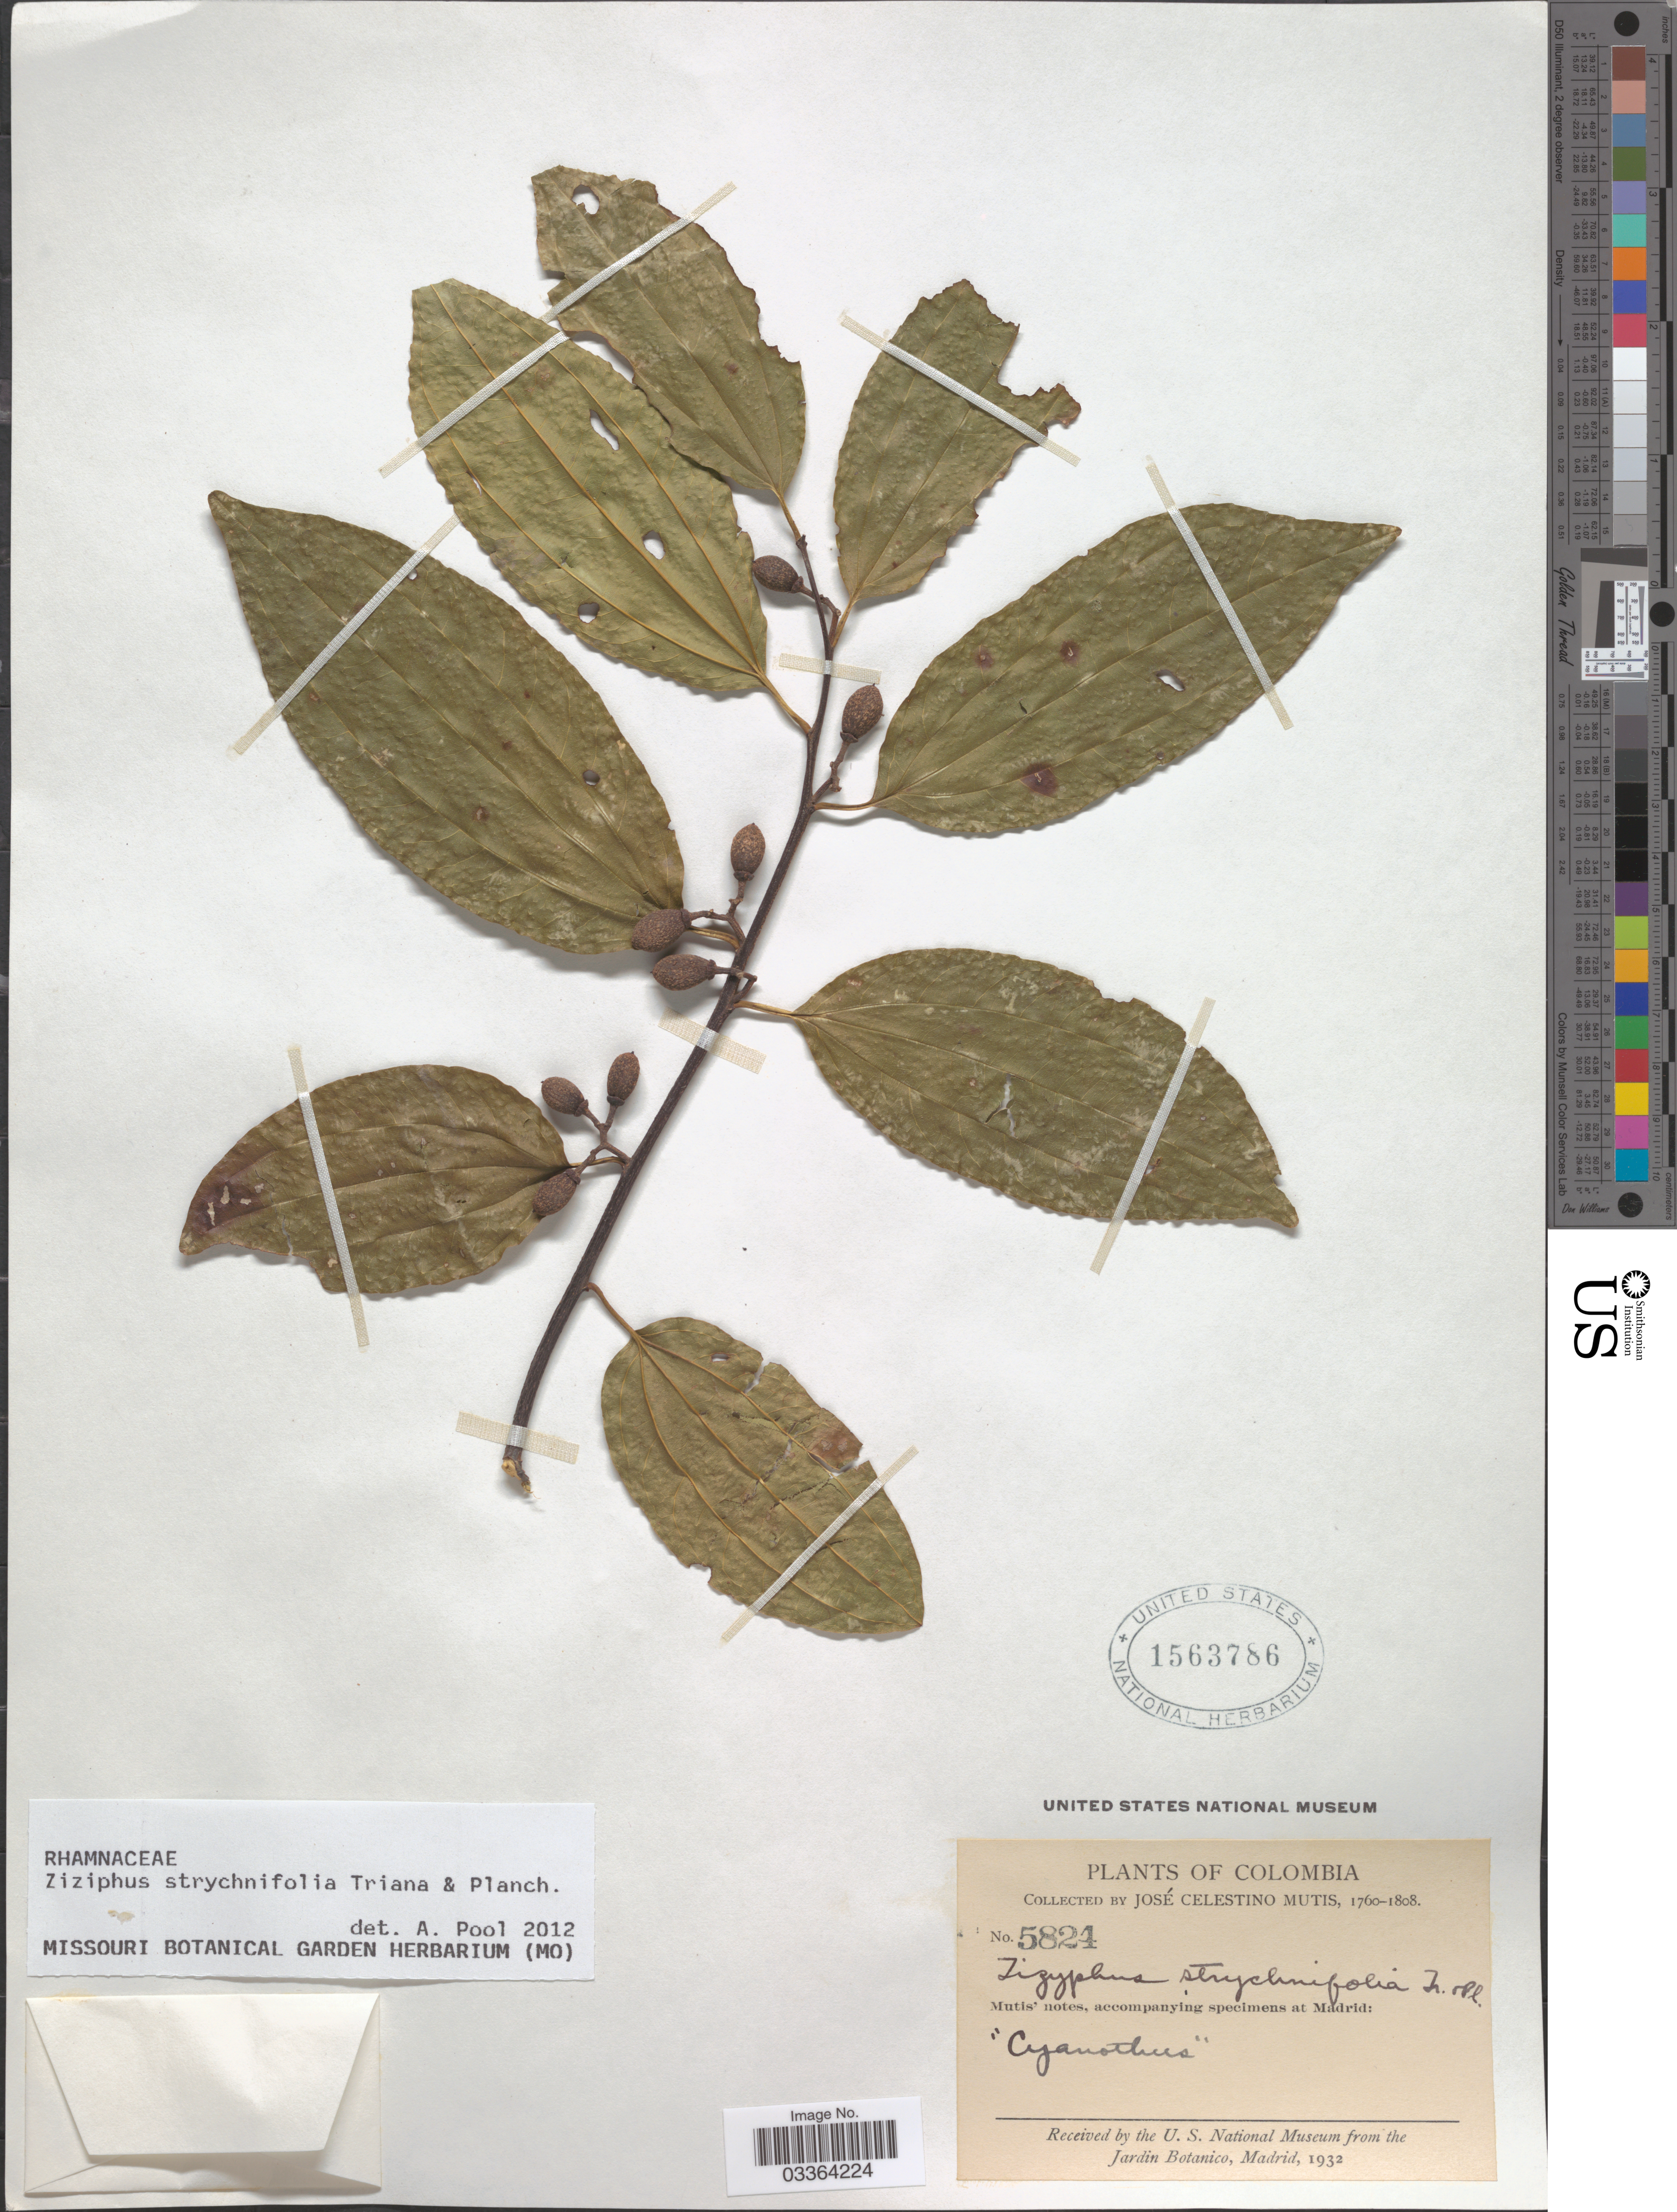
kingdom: Plantae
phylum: Tracheophyta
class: Magnoliopsida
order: Rosales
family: Rhamnaceae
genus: Sarcomphalus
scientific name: Sarcomphalus strychnifolius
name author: (Triana & Planch.) Hauenschild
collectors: J. C. B. Mutis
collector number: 5824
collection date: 1760/1808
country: Colombia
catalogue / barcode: US 1563786